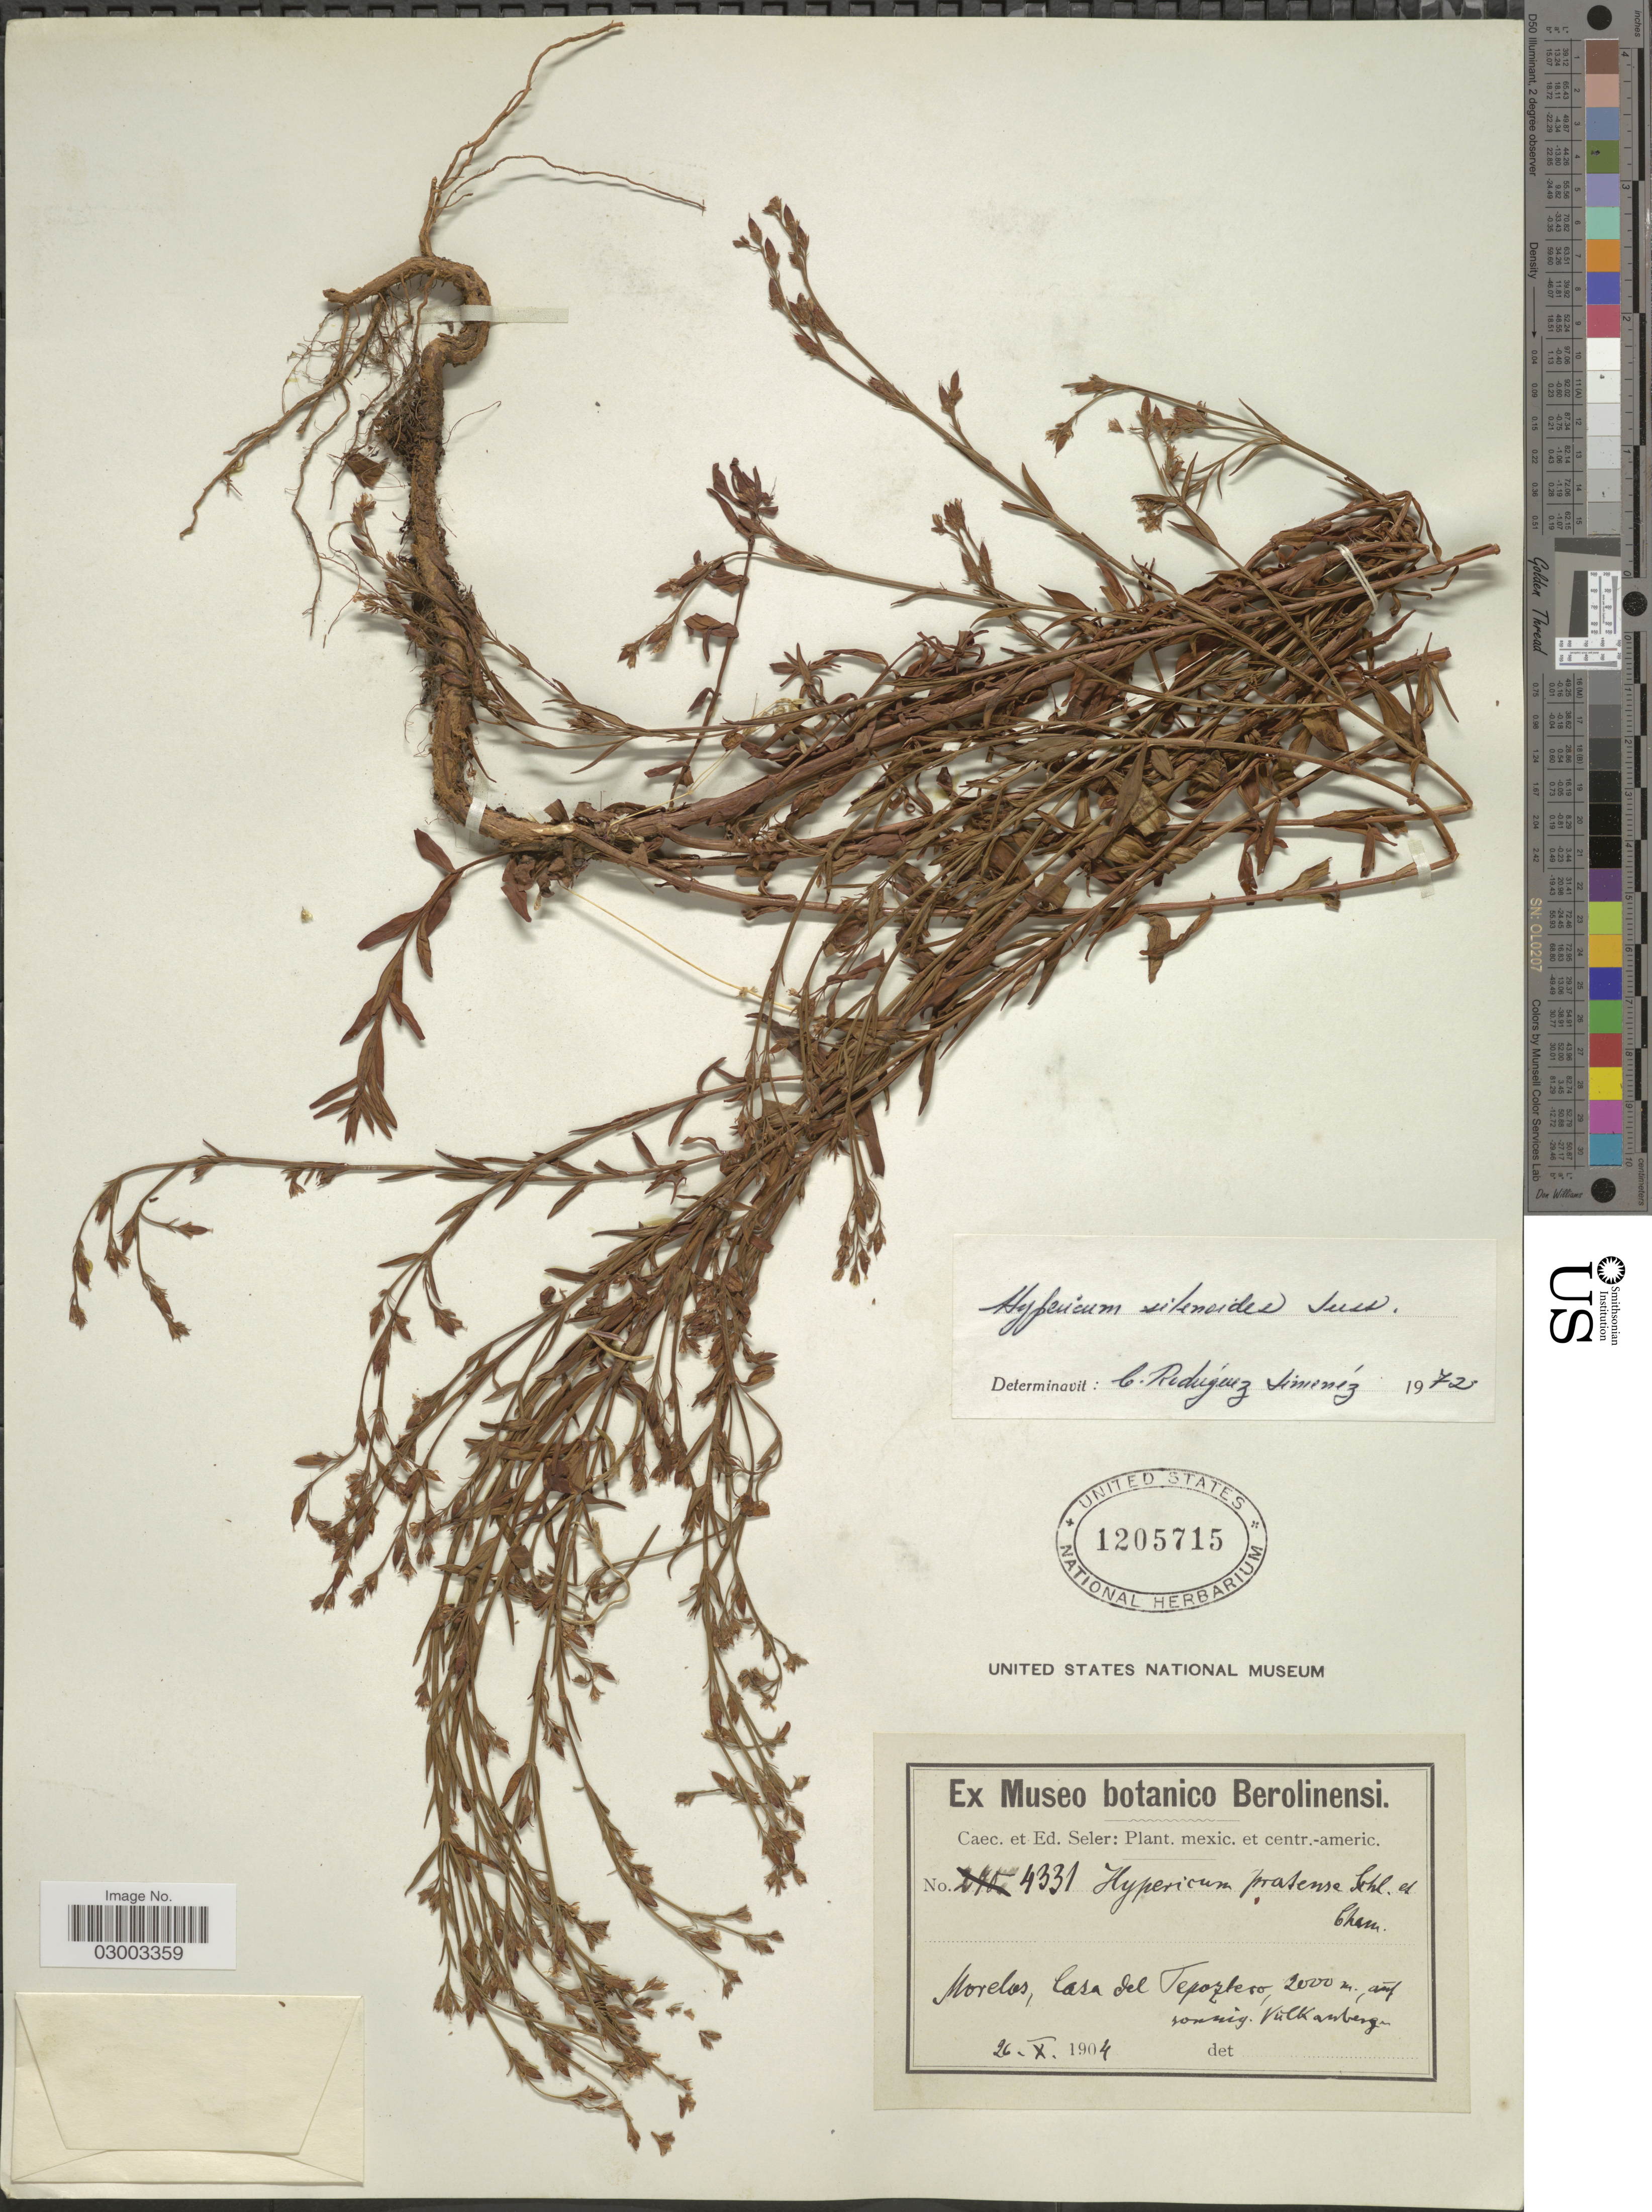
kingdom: Plantae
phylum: Tracheophyta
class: Magnoliopsida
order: Malpighiales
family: Hypericaceae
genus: Hypericum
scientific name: Hypericum silenoides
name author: Juss.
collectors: ex Caec. et Ed Seler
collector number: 4331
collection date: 1904-10-26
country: Mexico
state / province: Morelos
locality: Morelos, Casa del Tepozteso, aüf sonnig Vülkanberg.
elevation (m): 2000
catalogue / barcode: US 1205715